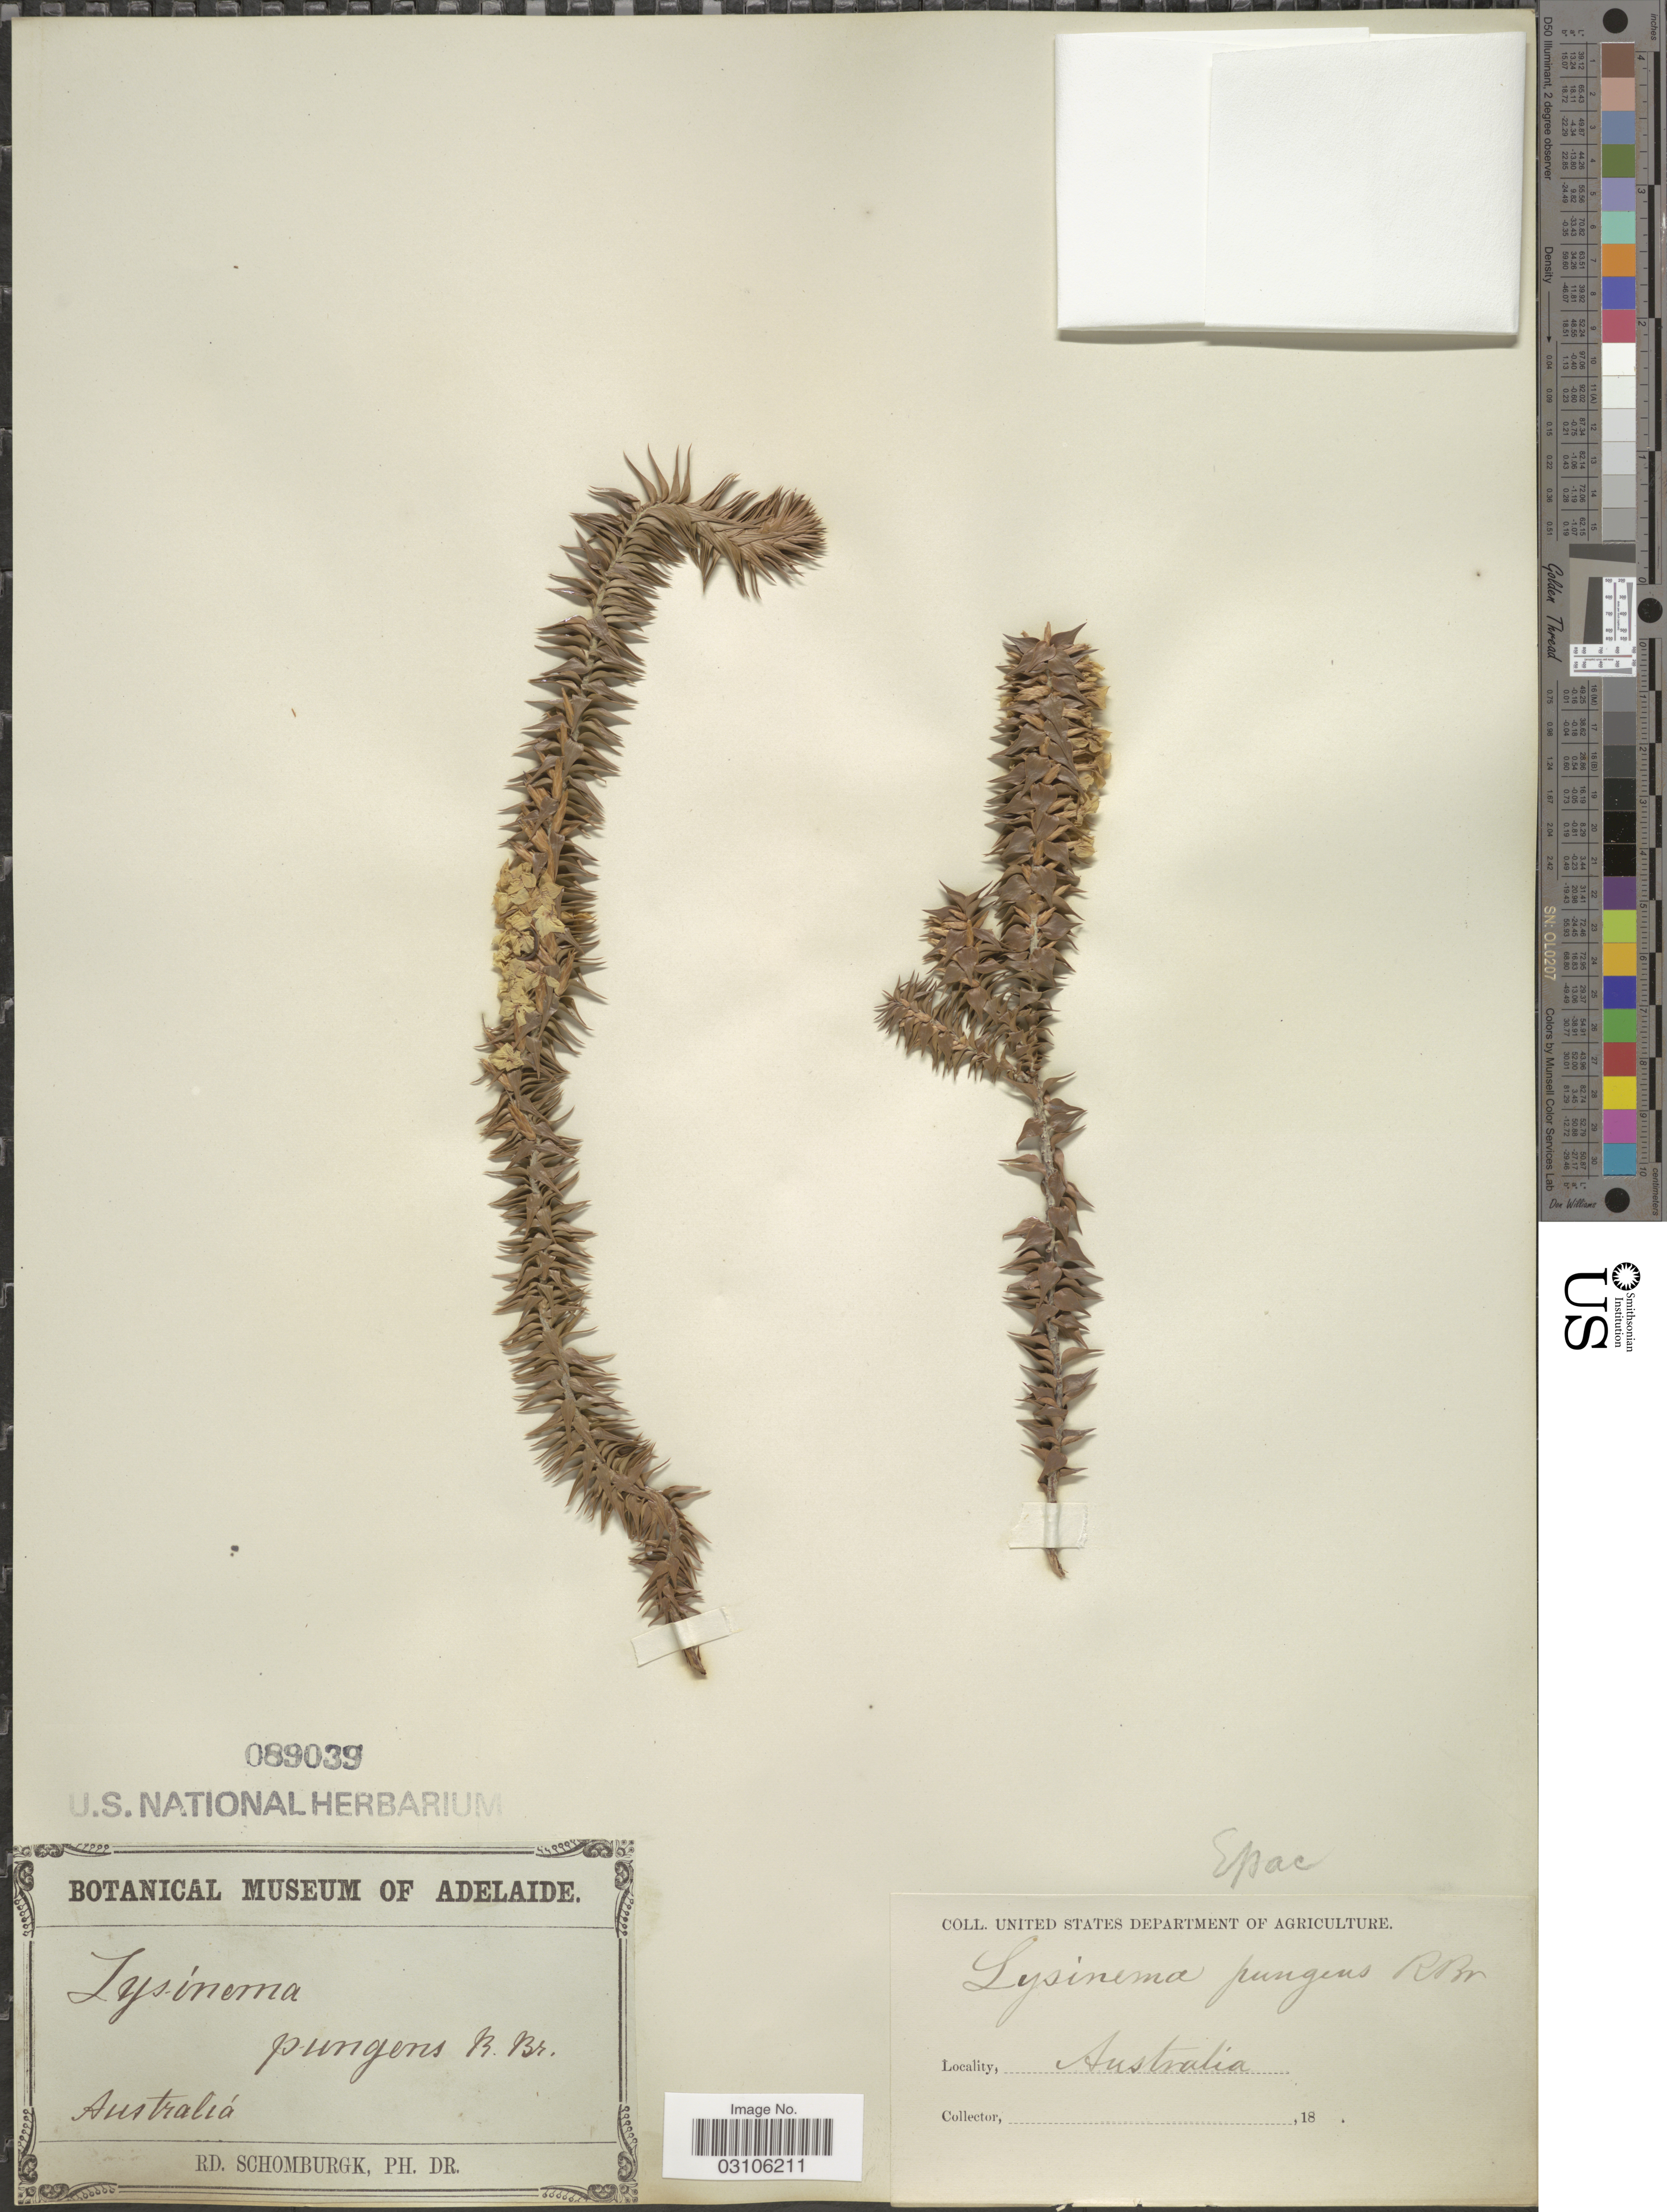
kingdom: Plantae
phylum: Tracheophyta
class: Magnoliopsida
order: Ericales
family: Ericaceae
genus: Woollsia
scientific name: Woollsia pungens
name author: (Cav.) F. Muell.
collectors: R. Schomburgk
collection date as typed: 18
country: Australia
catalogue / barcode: US 89039